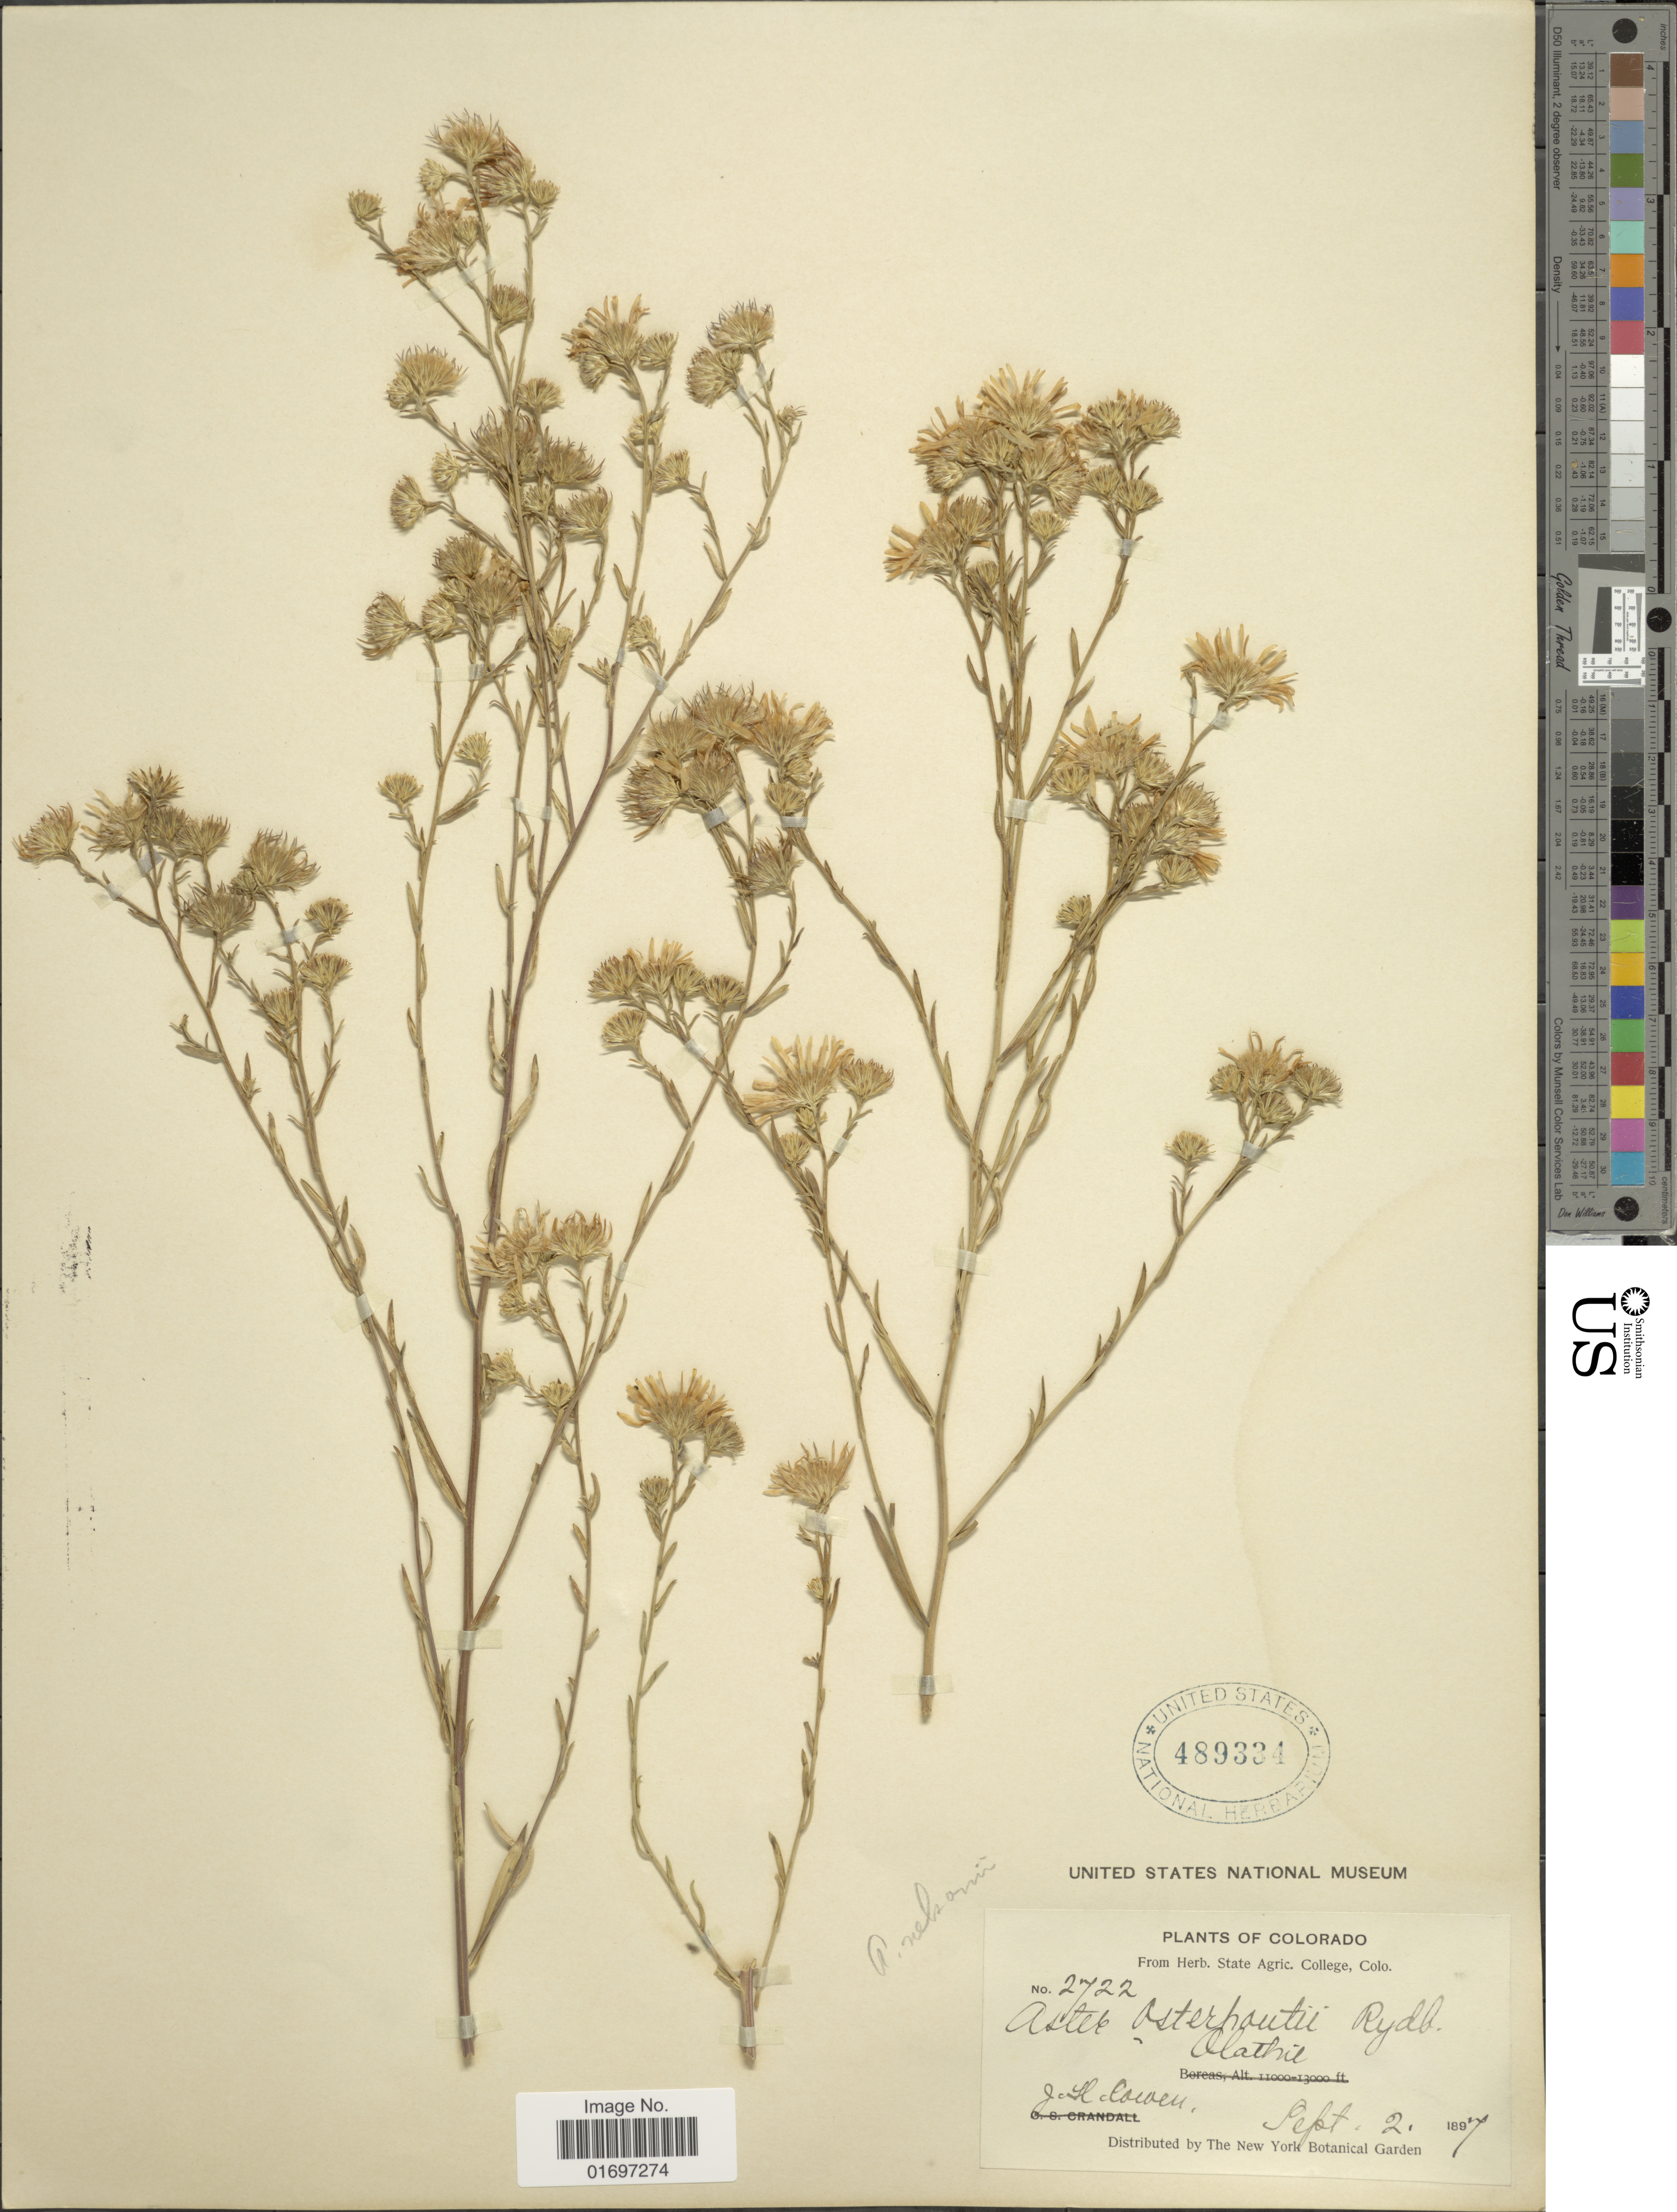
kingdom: Plantae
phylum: Tracheophyta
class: Magnoliopsida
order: Asterales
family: Asteraceae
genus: Symphyotrichum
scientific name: Symphyotrichum ascendens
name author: (Lindl.) G.L. Nesom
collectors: J. H. Cowen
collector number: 2722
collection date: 1897-09-02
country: United States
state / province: Colorado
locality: Olathe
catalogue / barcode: US 489334